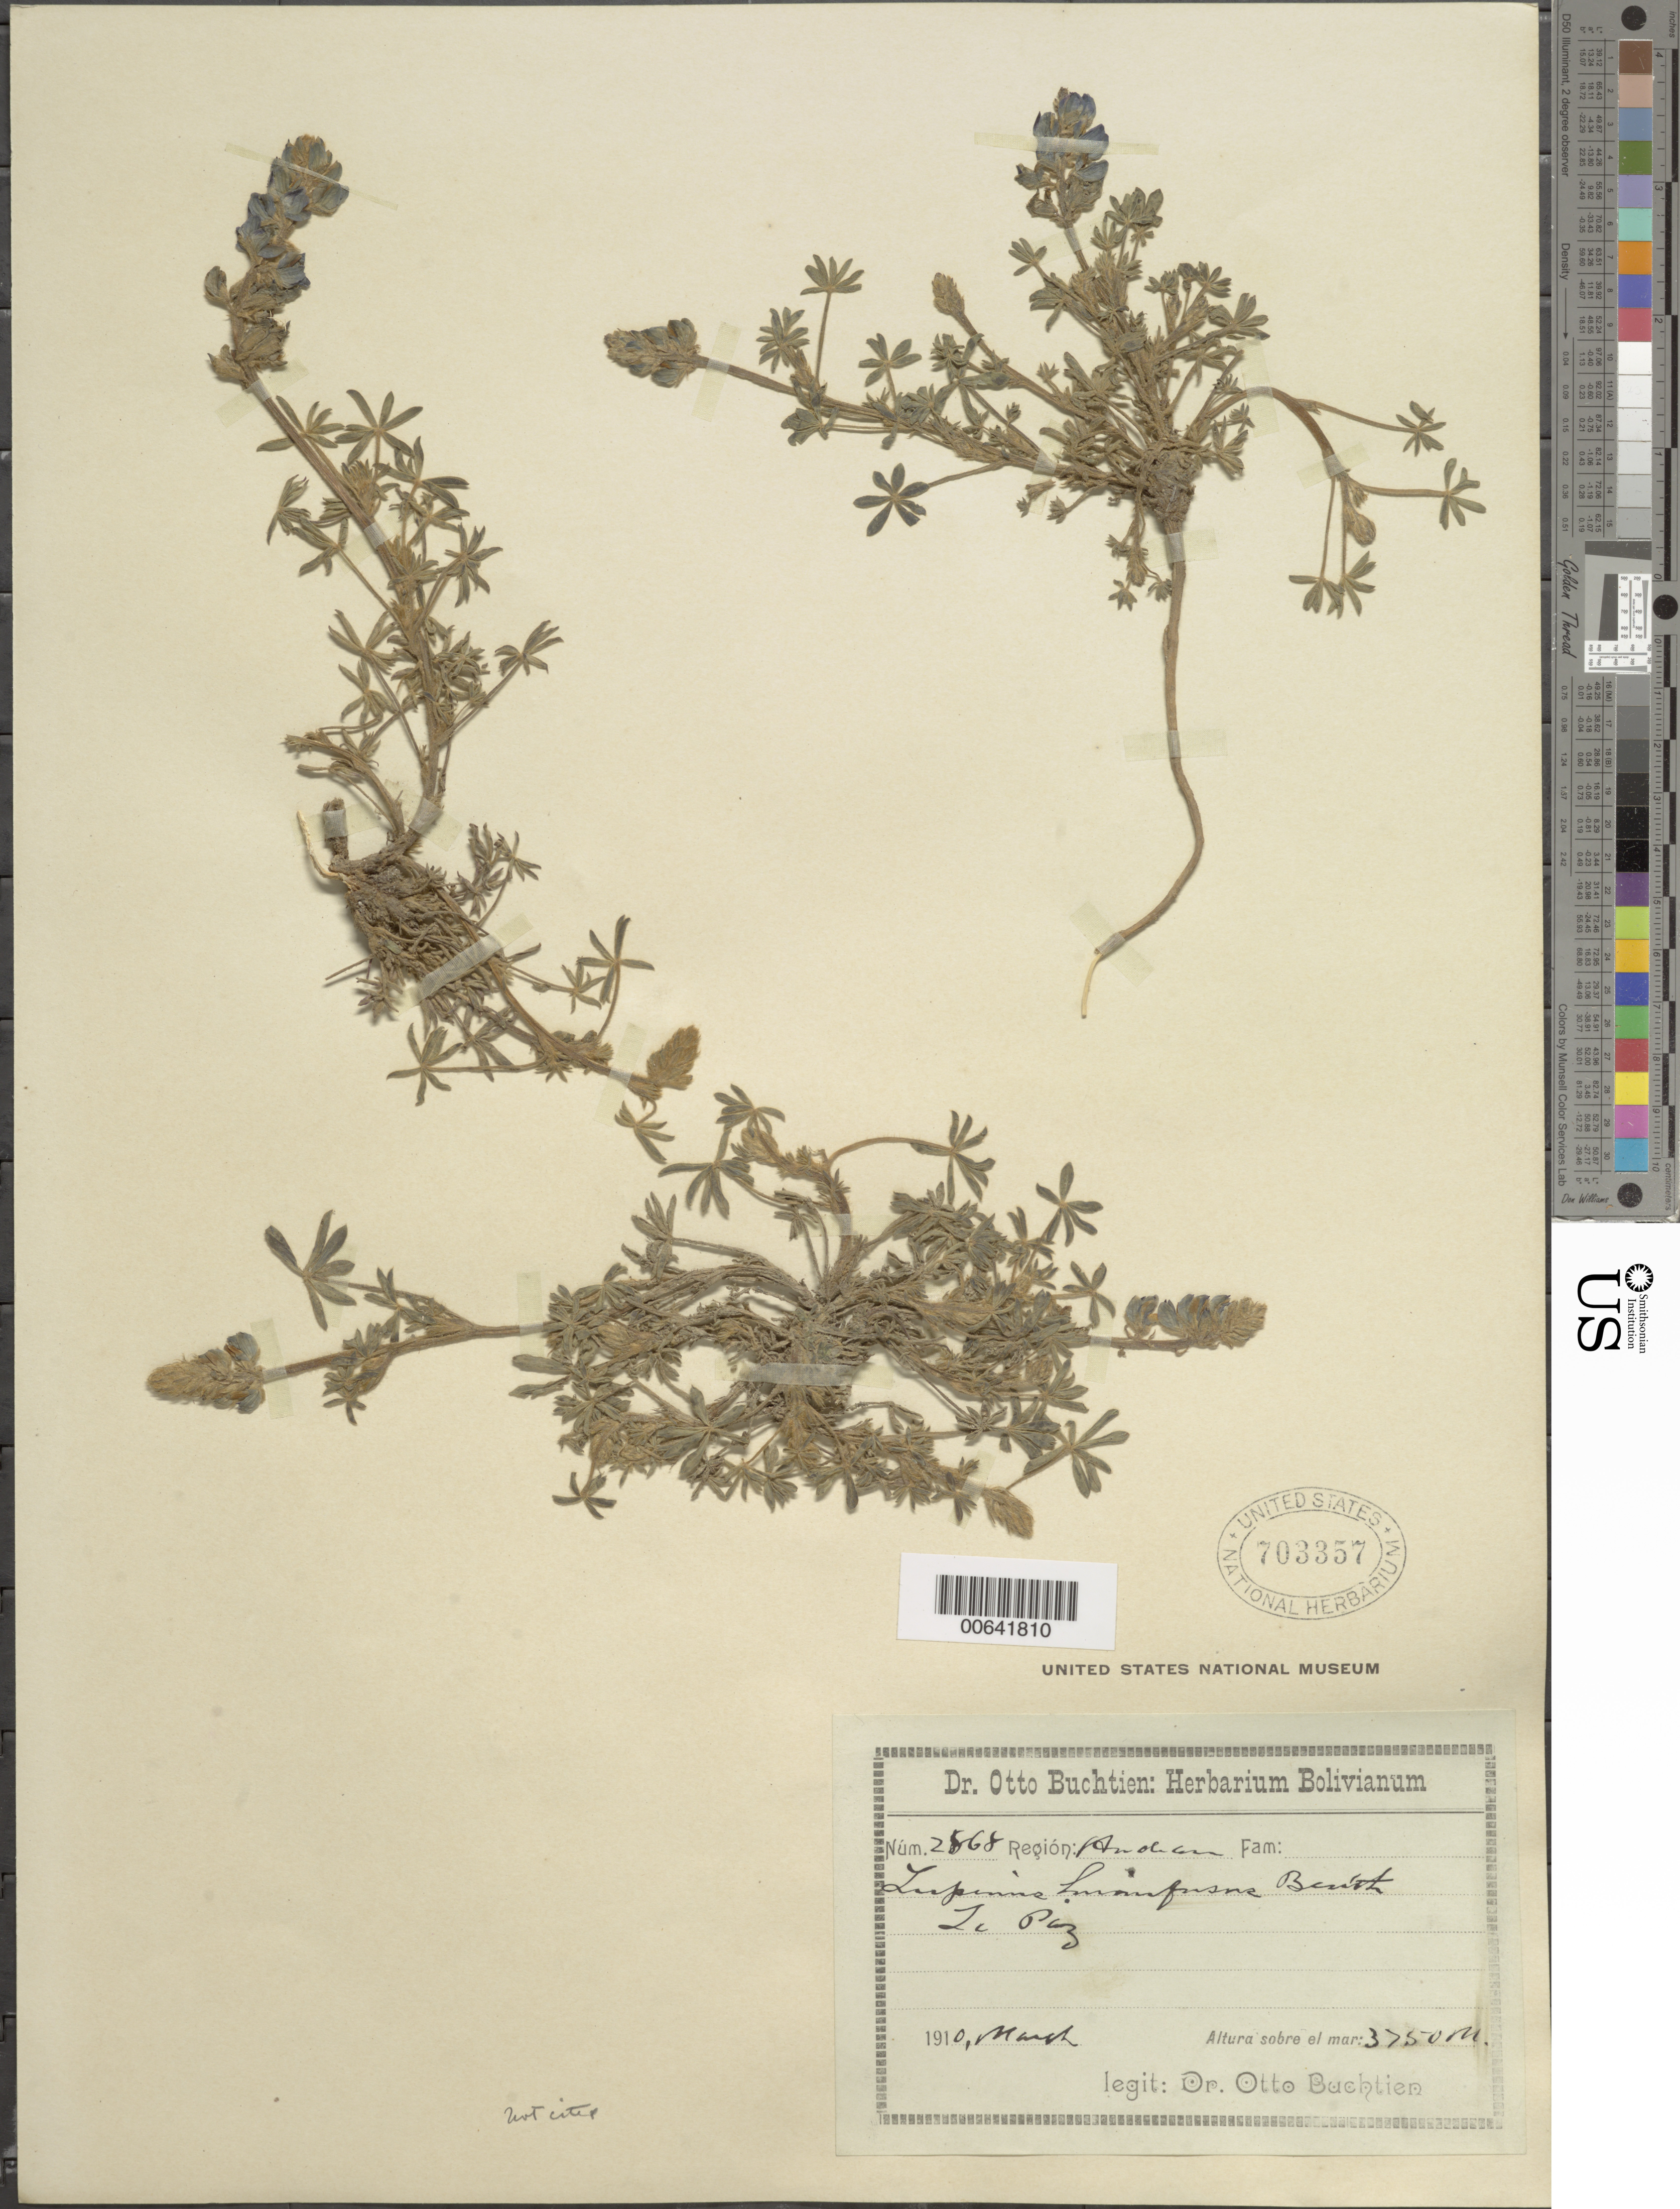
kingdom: Plantae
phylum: Tracheophyta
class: Magnoliopsida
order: Fabales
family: Fabaceae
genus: Lupinus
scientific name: Lupinus buchtienii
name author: Rusby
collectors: O. Buchtien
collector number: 2868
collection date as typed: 01 Mar 1910 or 03 Jan 1910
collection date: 1910-01-03 or 1910-03-01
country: Bolivia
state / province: La Paz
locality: Sin Localidad ?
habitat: Region Andina.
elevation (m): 3750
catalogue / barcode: US 703357